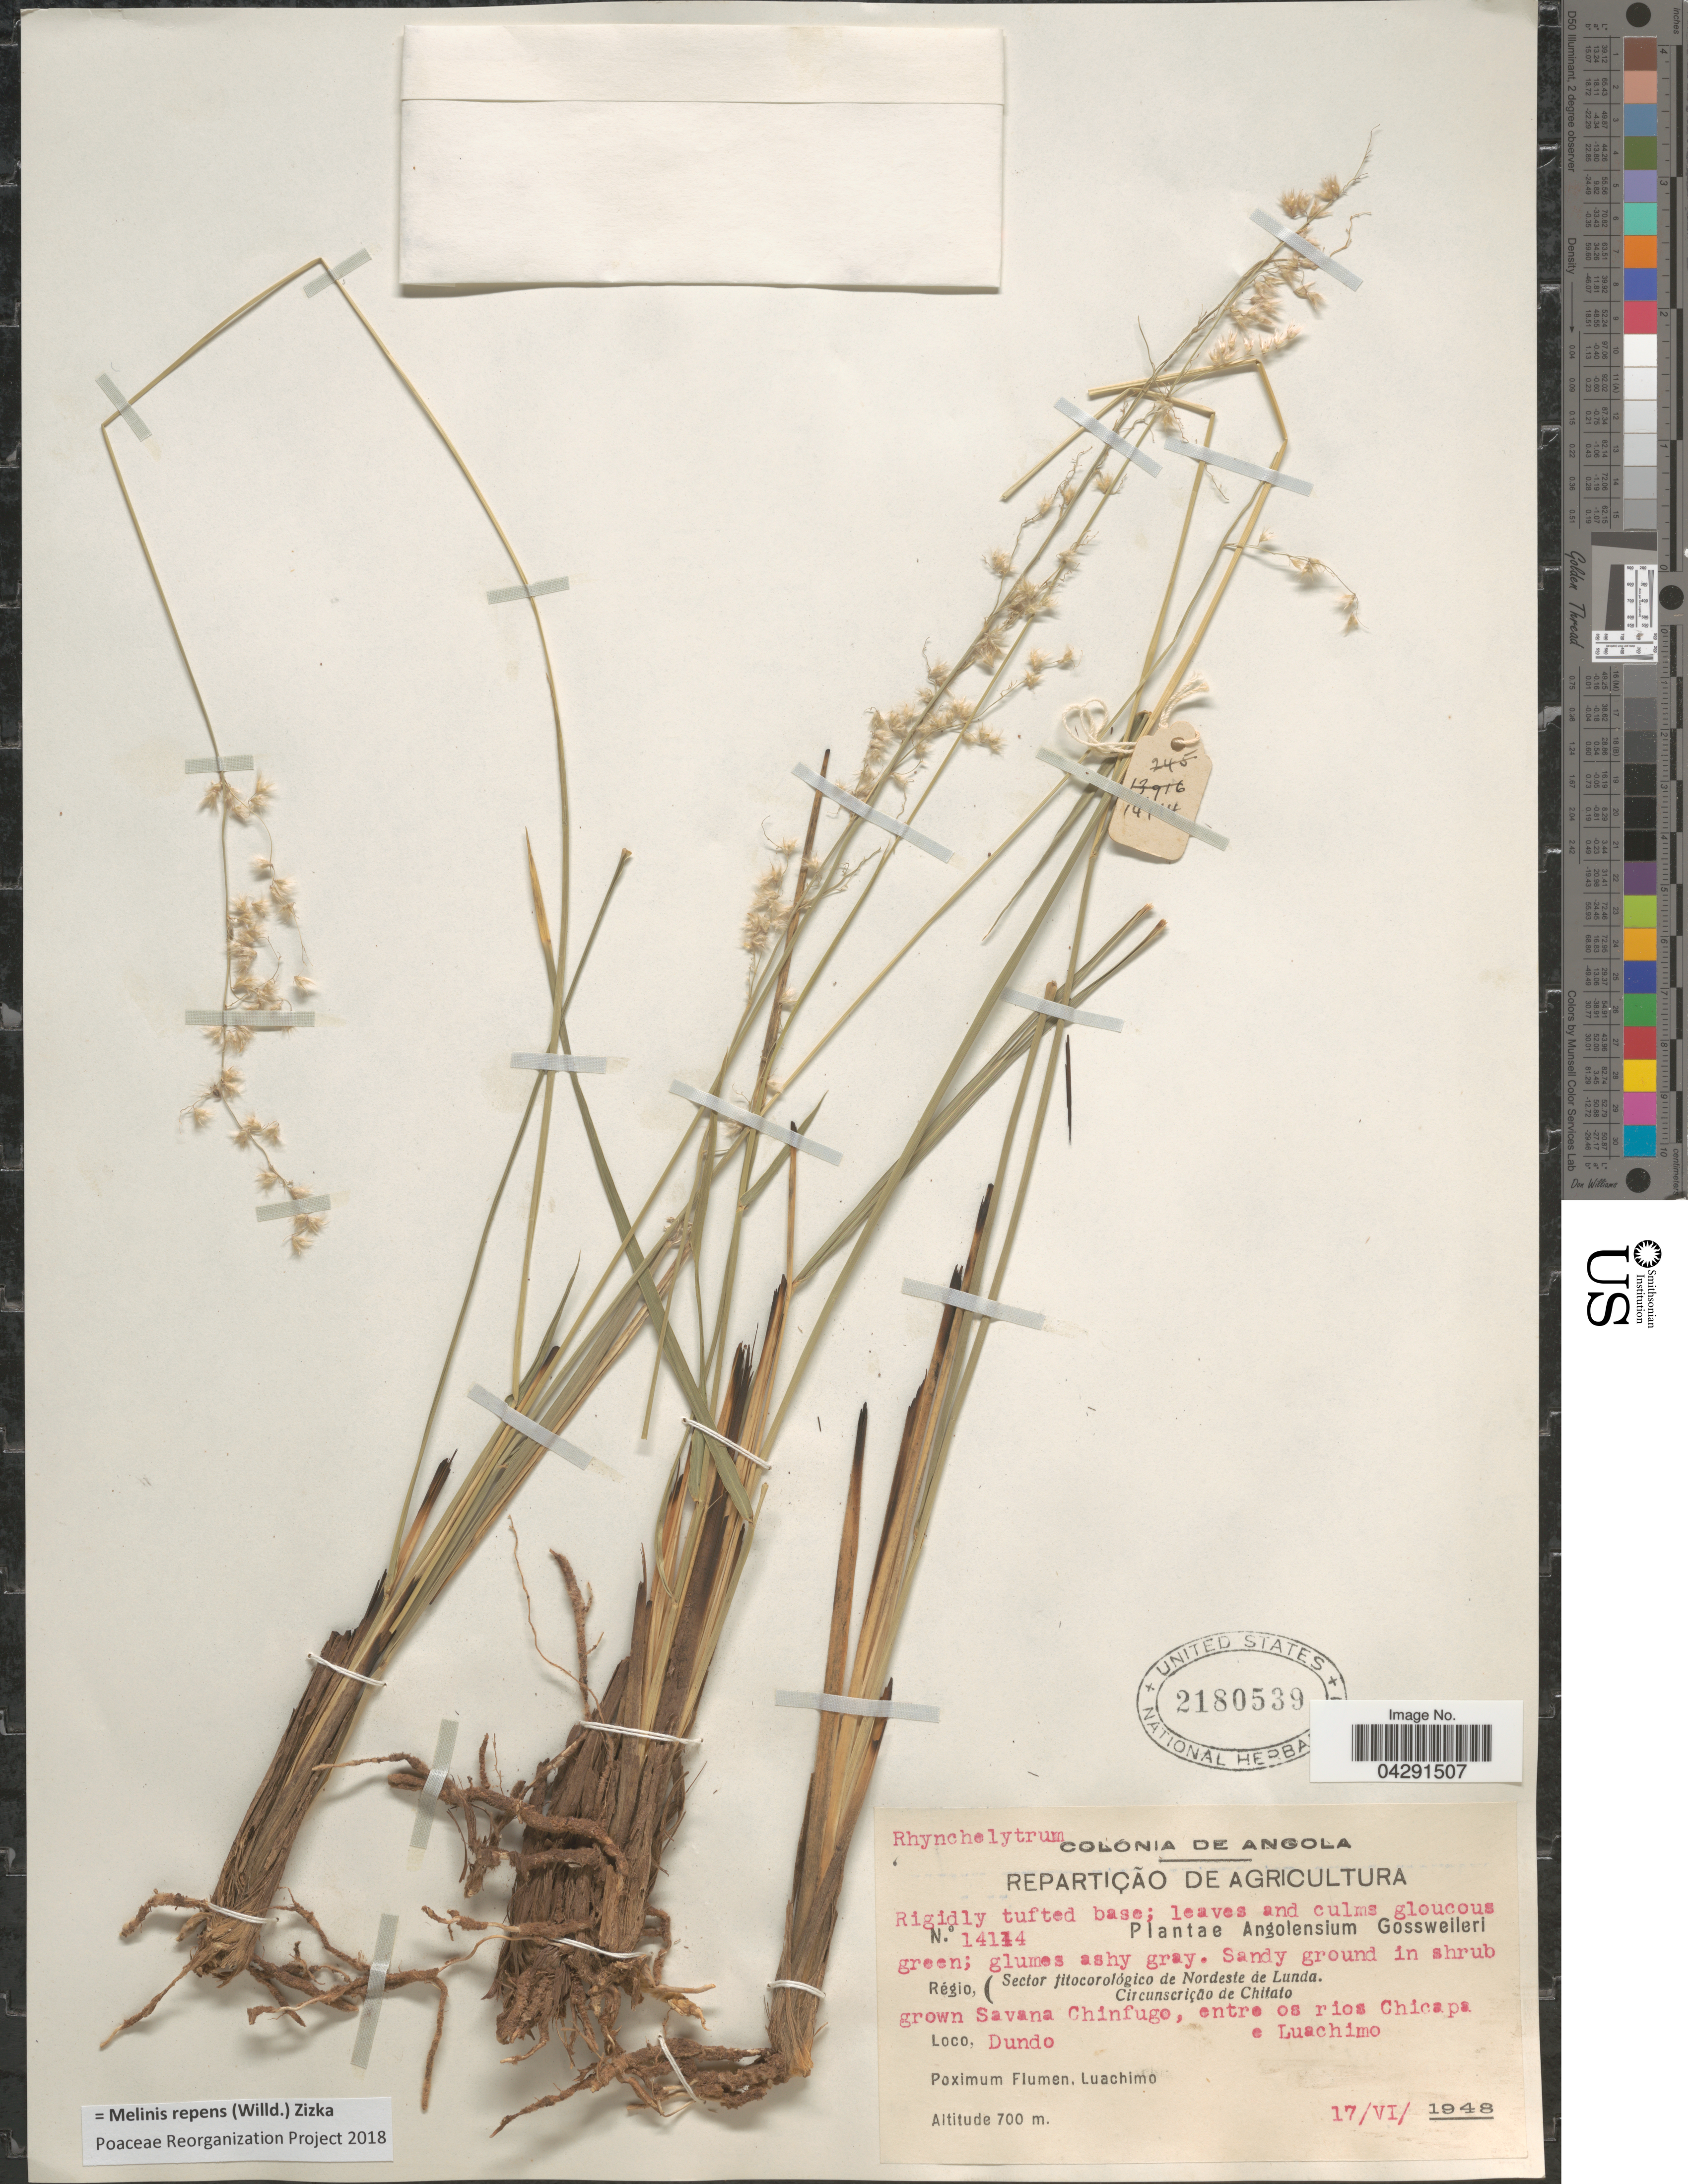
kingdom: Plantae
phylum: Tracheophyta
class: Liliopsida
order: Poales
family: Poaceae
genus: Melinis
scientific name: Melinis repens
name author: (Willd.) Zizka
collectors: -. Gossweiler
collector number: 14114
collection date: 1948-06-17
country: Angola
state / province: Lunda Norte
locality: Colonia de Angola. Régio, Sector fitocorológico de Nordeste de Lunda. Circumscrição de Chitato. Savana Chinfugo, entre os rios Chicapa. Dundo e Luachimo. Proximum Flumen, Luachimo.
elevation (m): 700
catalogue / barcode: US 2180539